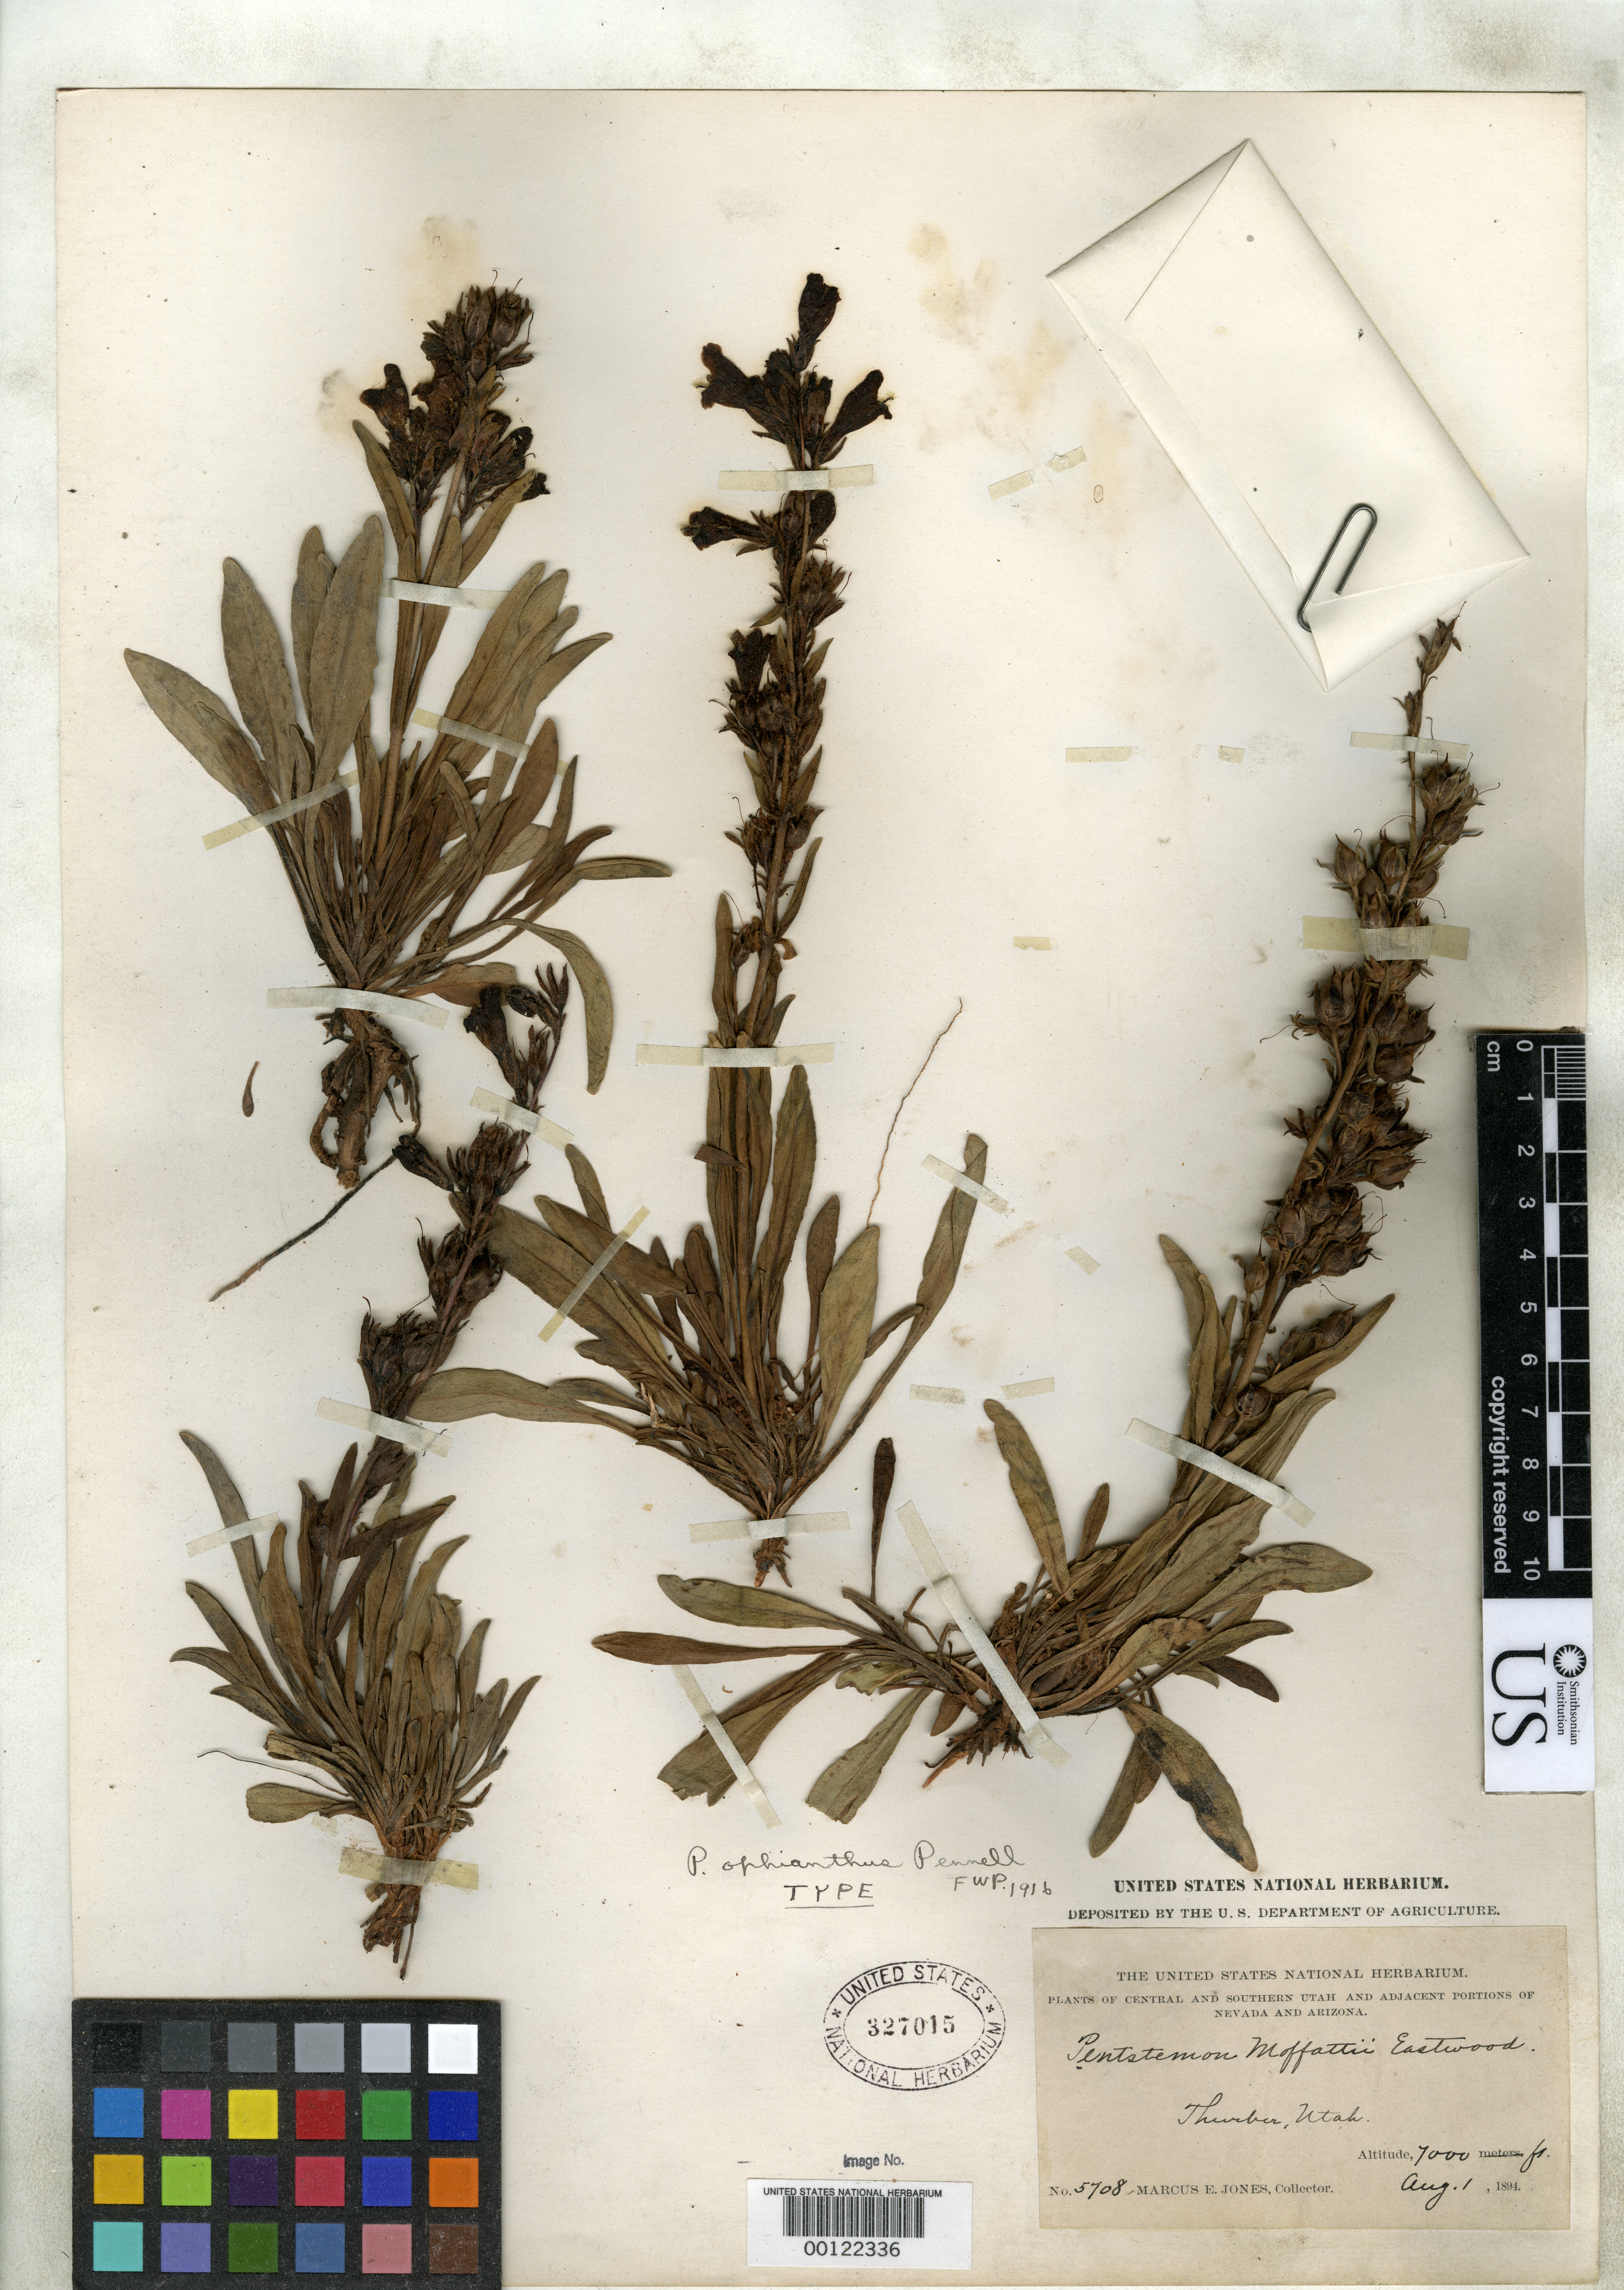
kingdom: Plantae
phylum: Tracheophyta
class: Magnoliopsida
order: Lamiales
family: Plantaginaceae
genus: Penstemon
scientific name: Penstemon ophianthus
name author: Pennell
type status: Holotype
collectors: M. E. Jones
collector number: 5708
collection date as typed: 01 Aug 1894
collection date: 1894-08-01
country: United States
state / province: Utah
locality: Thurber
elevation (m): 2100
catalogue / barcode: US 327015